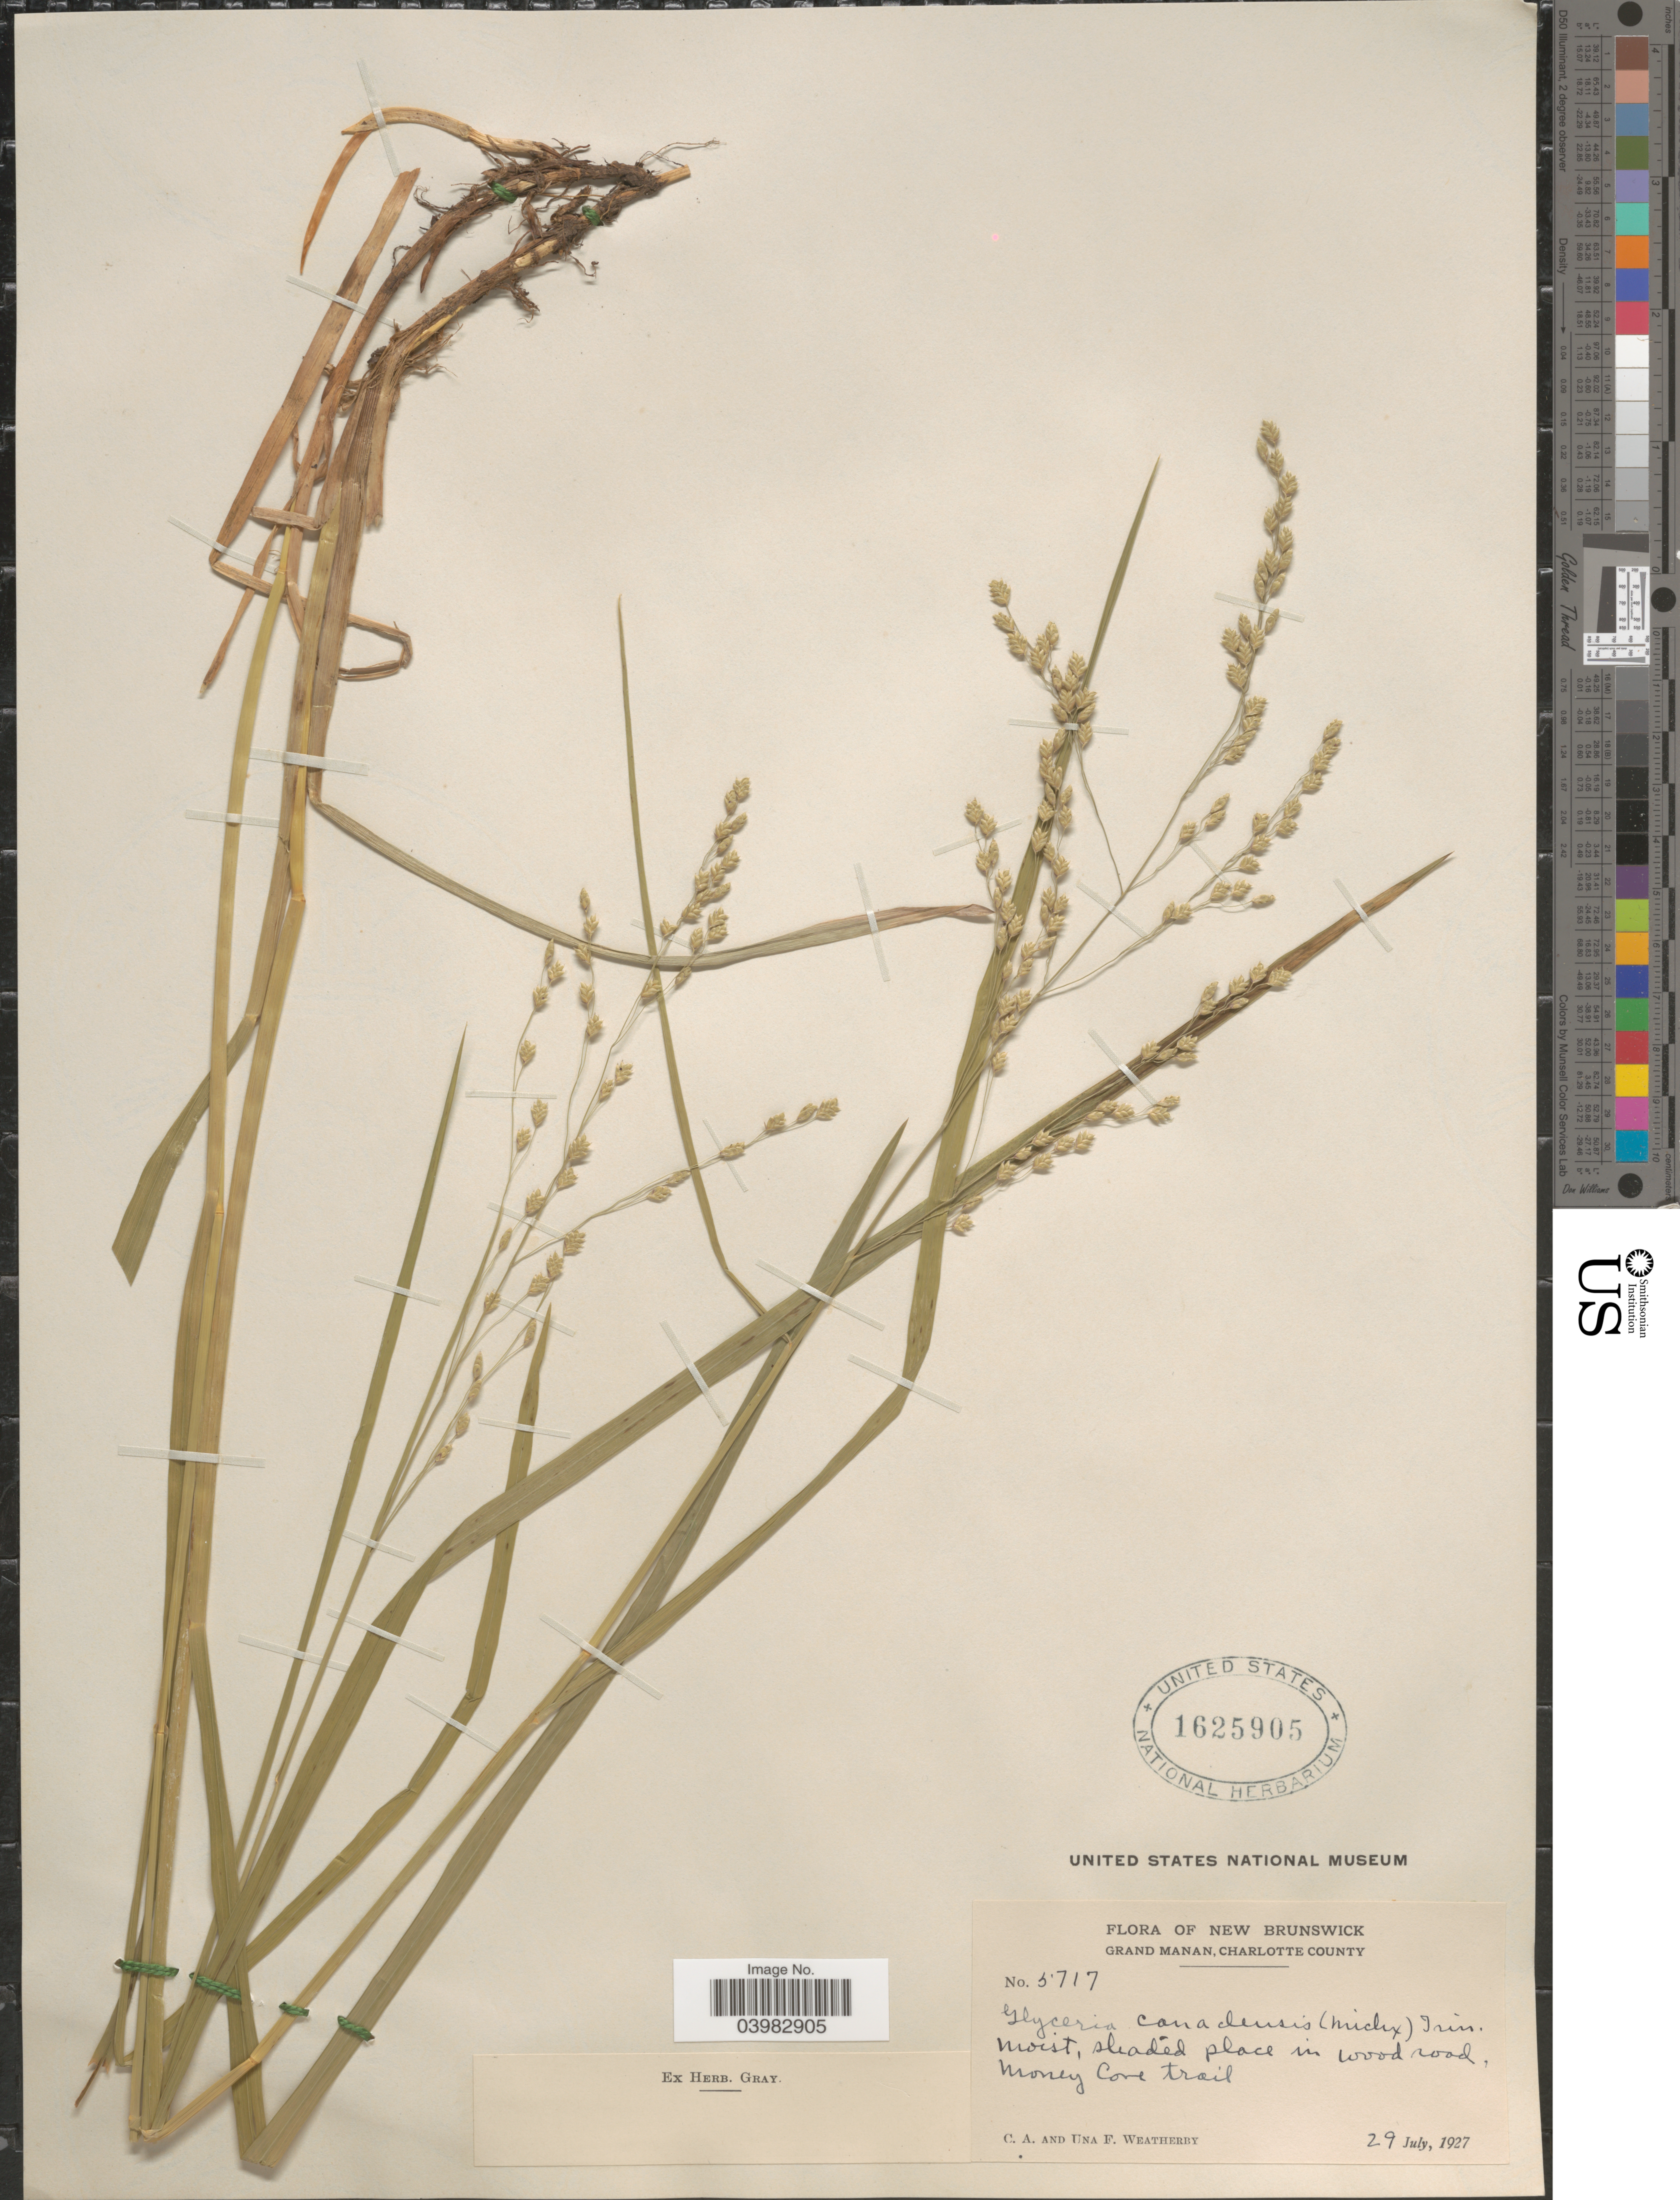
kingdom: Plantae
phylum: Tracheophyta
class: Liliopsida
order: Poales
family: Poaceae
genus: Glyceria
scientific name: Glyceria canadensis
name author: (Michx.) Trin.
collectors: C. A. Weatherby & U. Weatherby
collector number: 5717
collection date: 1927-07-29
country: Canada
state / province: New Brunswick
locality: Grand Manan, Charlotte County. Money Cove trail.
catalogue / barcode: US 1625905